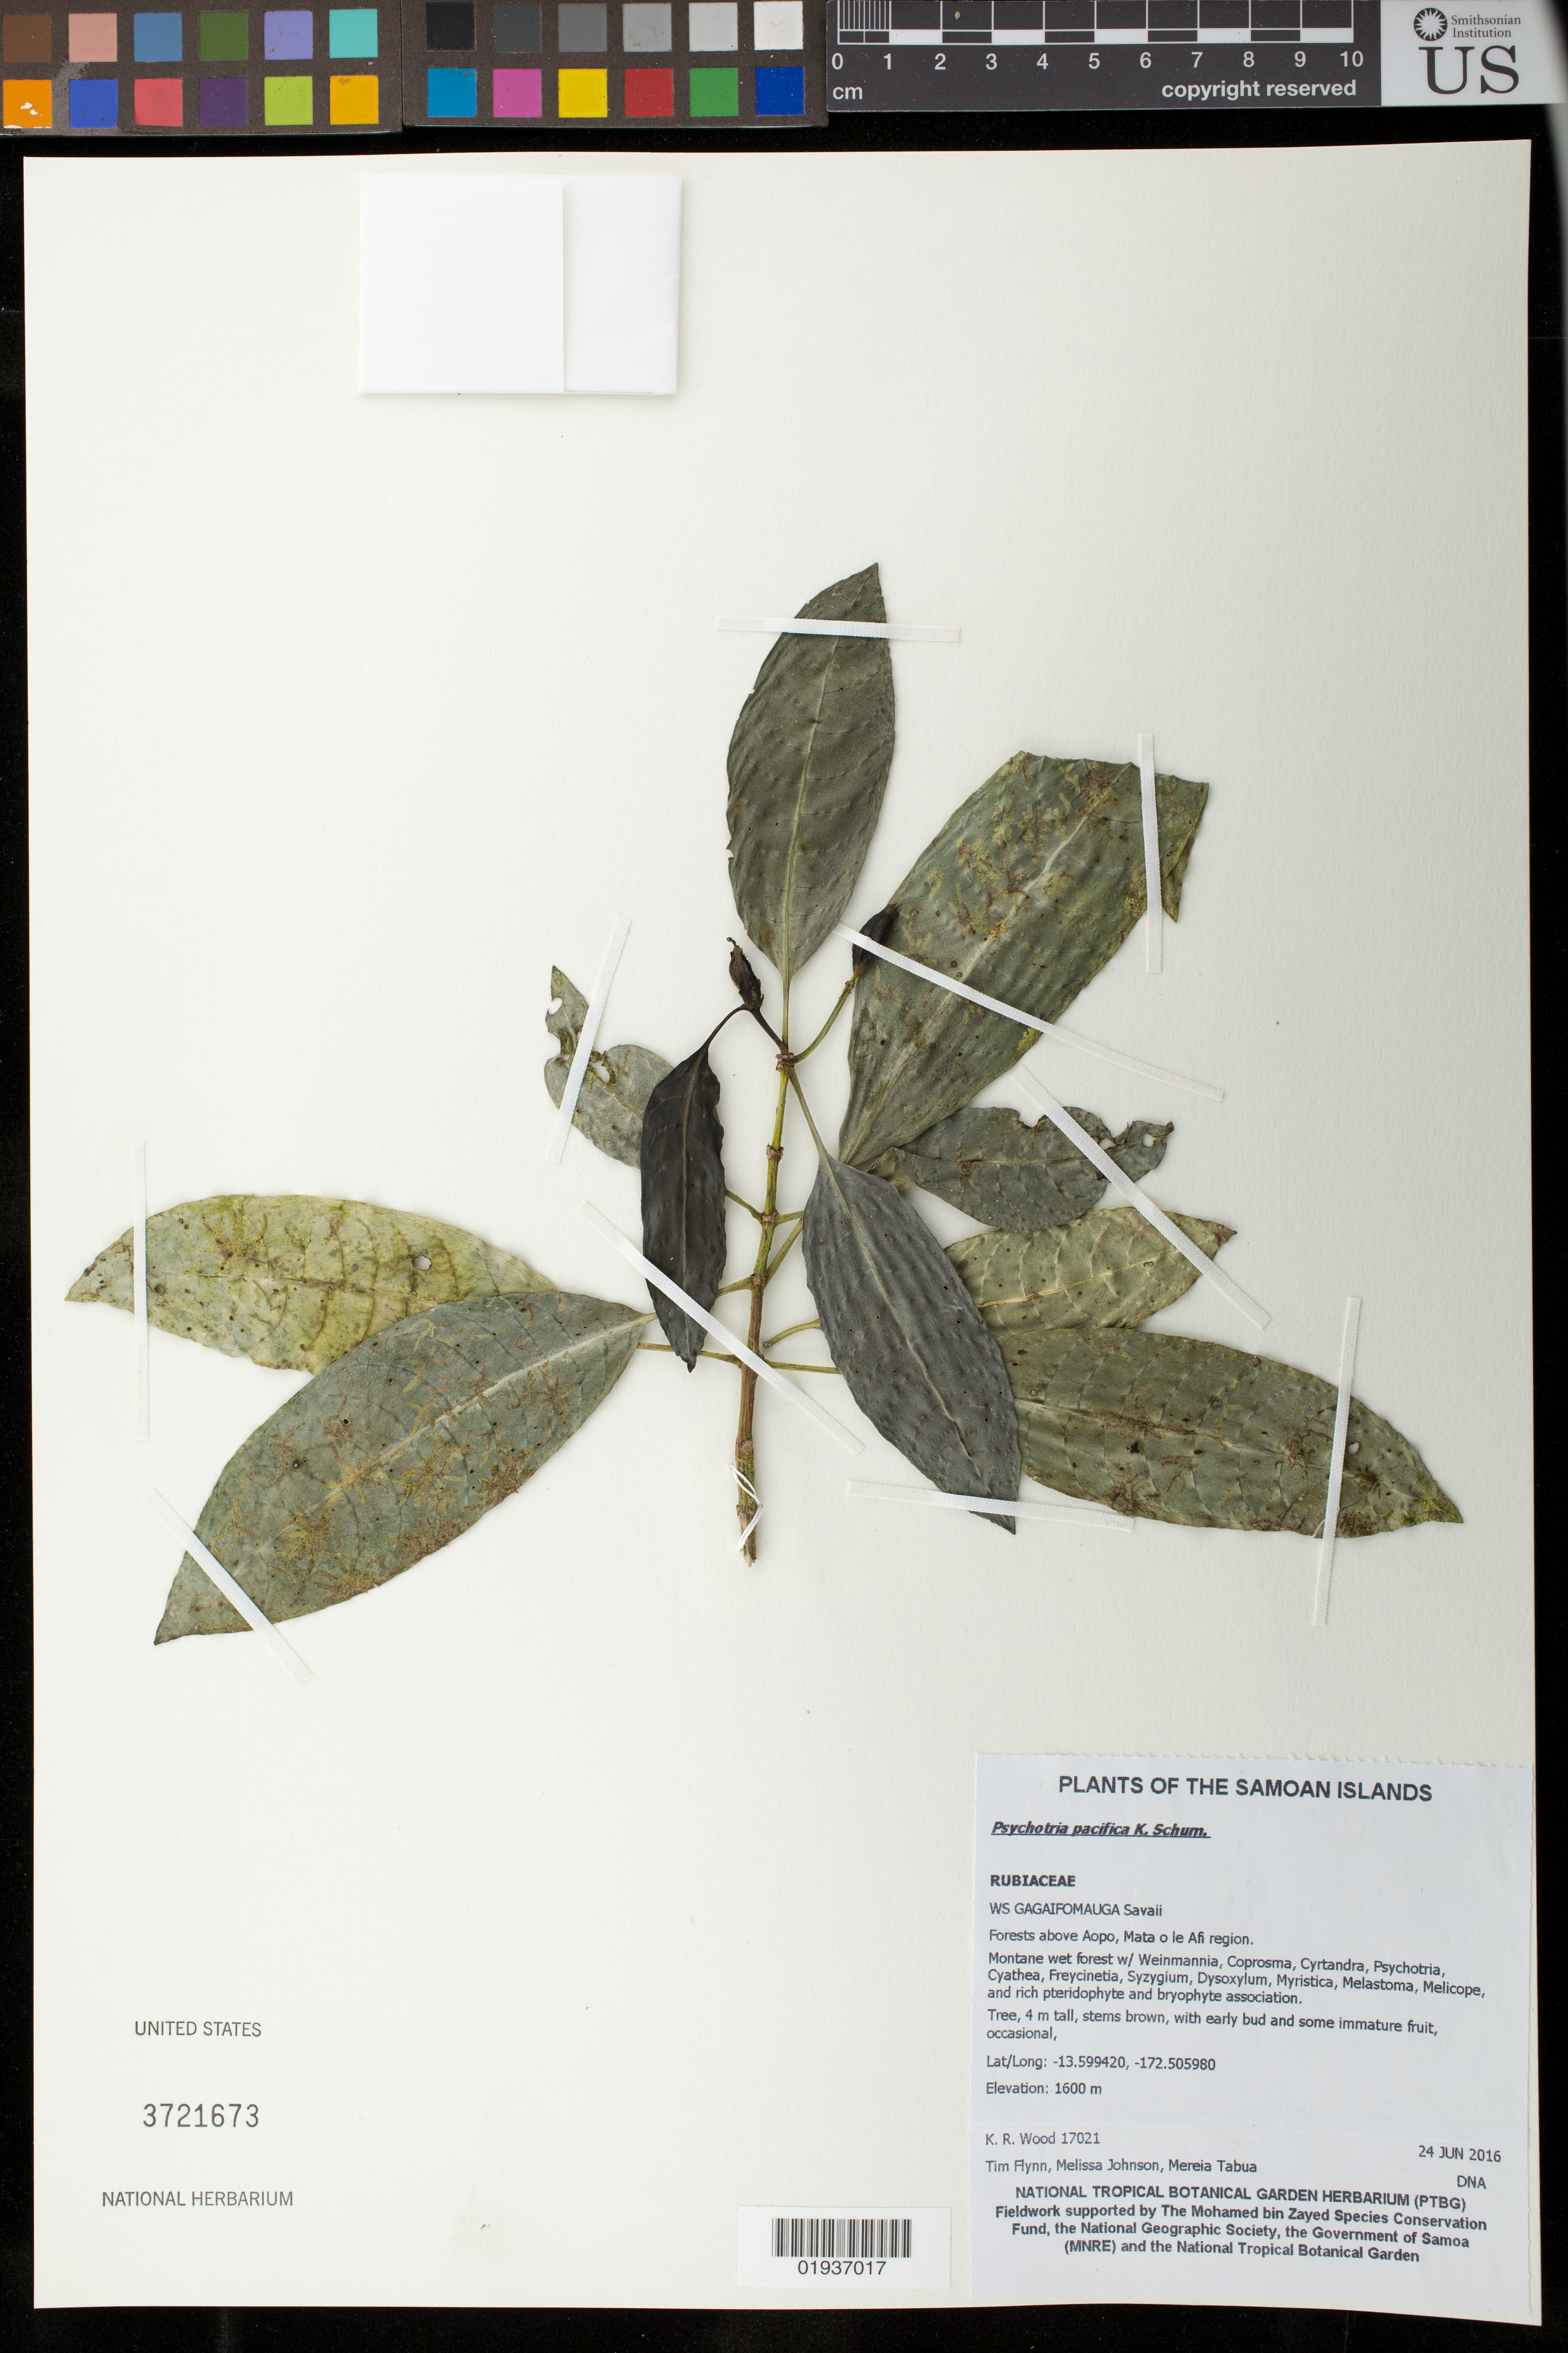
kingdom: Plantae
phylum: Tracheophyta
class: Magnoliopsida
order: Gentianales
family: Rubiaceae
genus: Psychotria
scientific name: Psychotria pacifica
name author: K. Schum.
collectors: K. R. Wood, T. W. Flynn, M. Johnson & M. Tabua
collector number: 17021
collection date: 2016-06-24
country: Samoa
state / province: Gagaifomauga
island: Savai'i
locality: Savaii, Forests above Aopo, Mata o le Afi region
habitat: Montane wet forest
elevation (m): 1600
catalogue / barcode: US 3721673